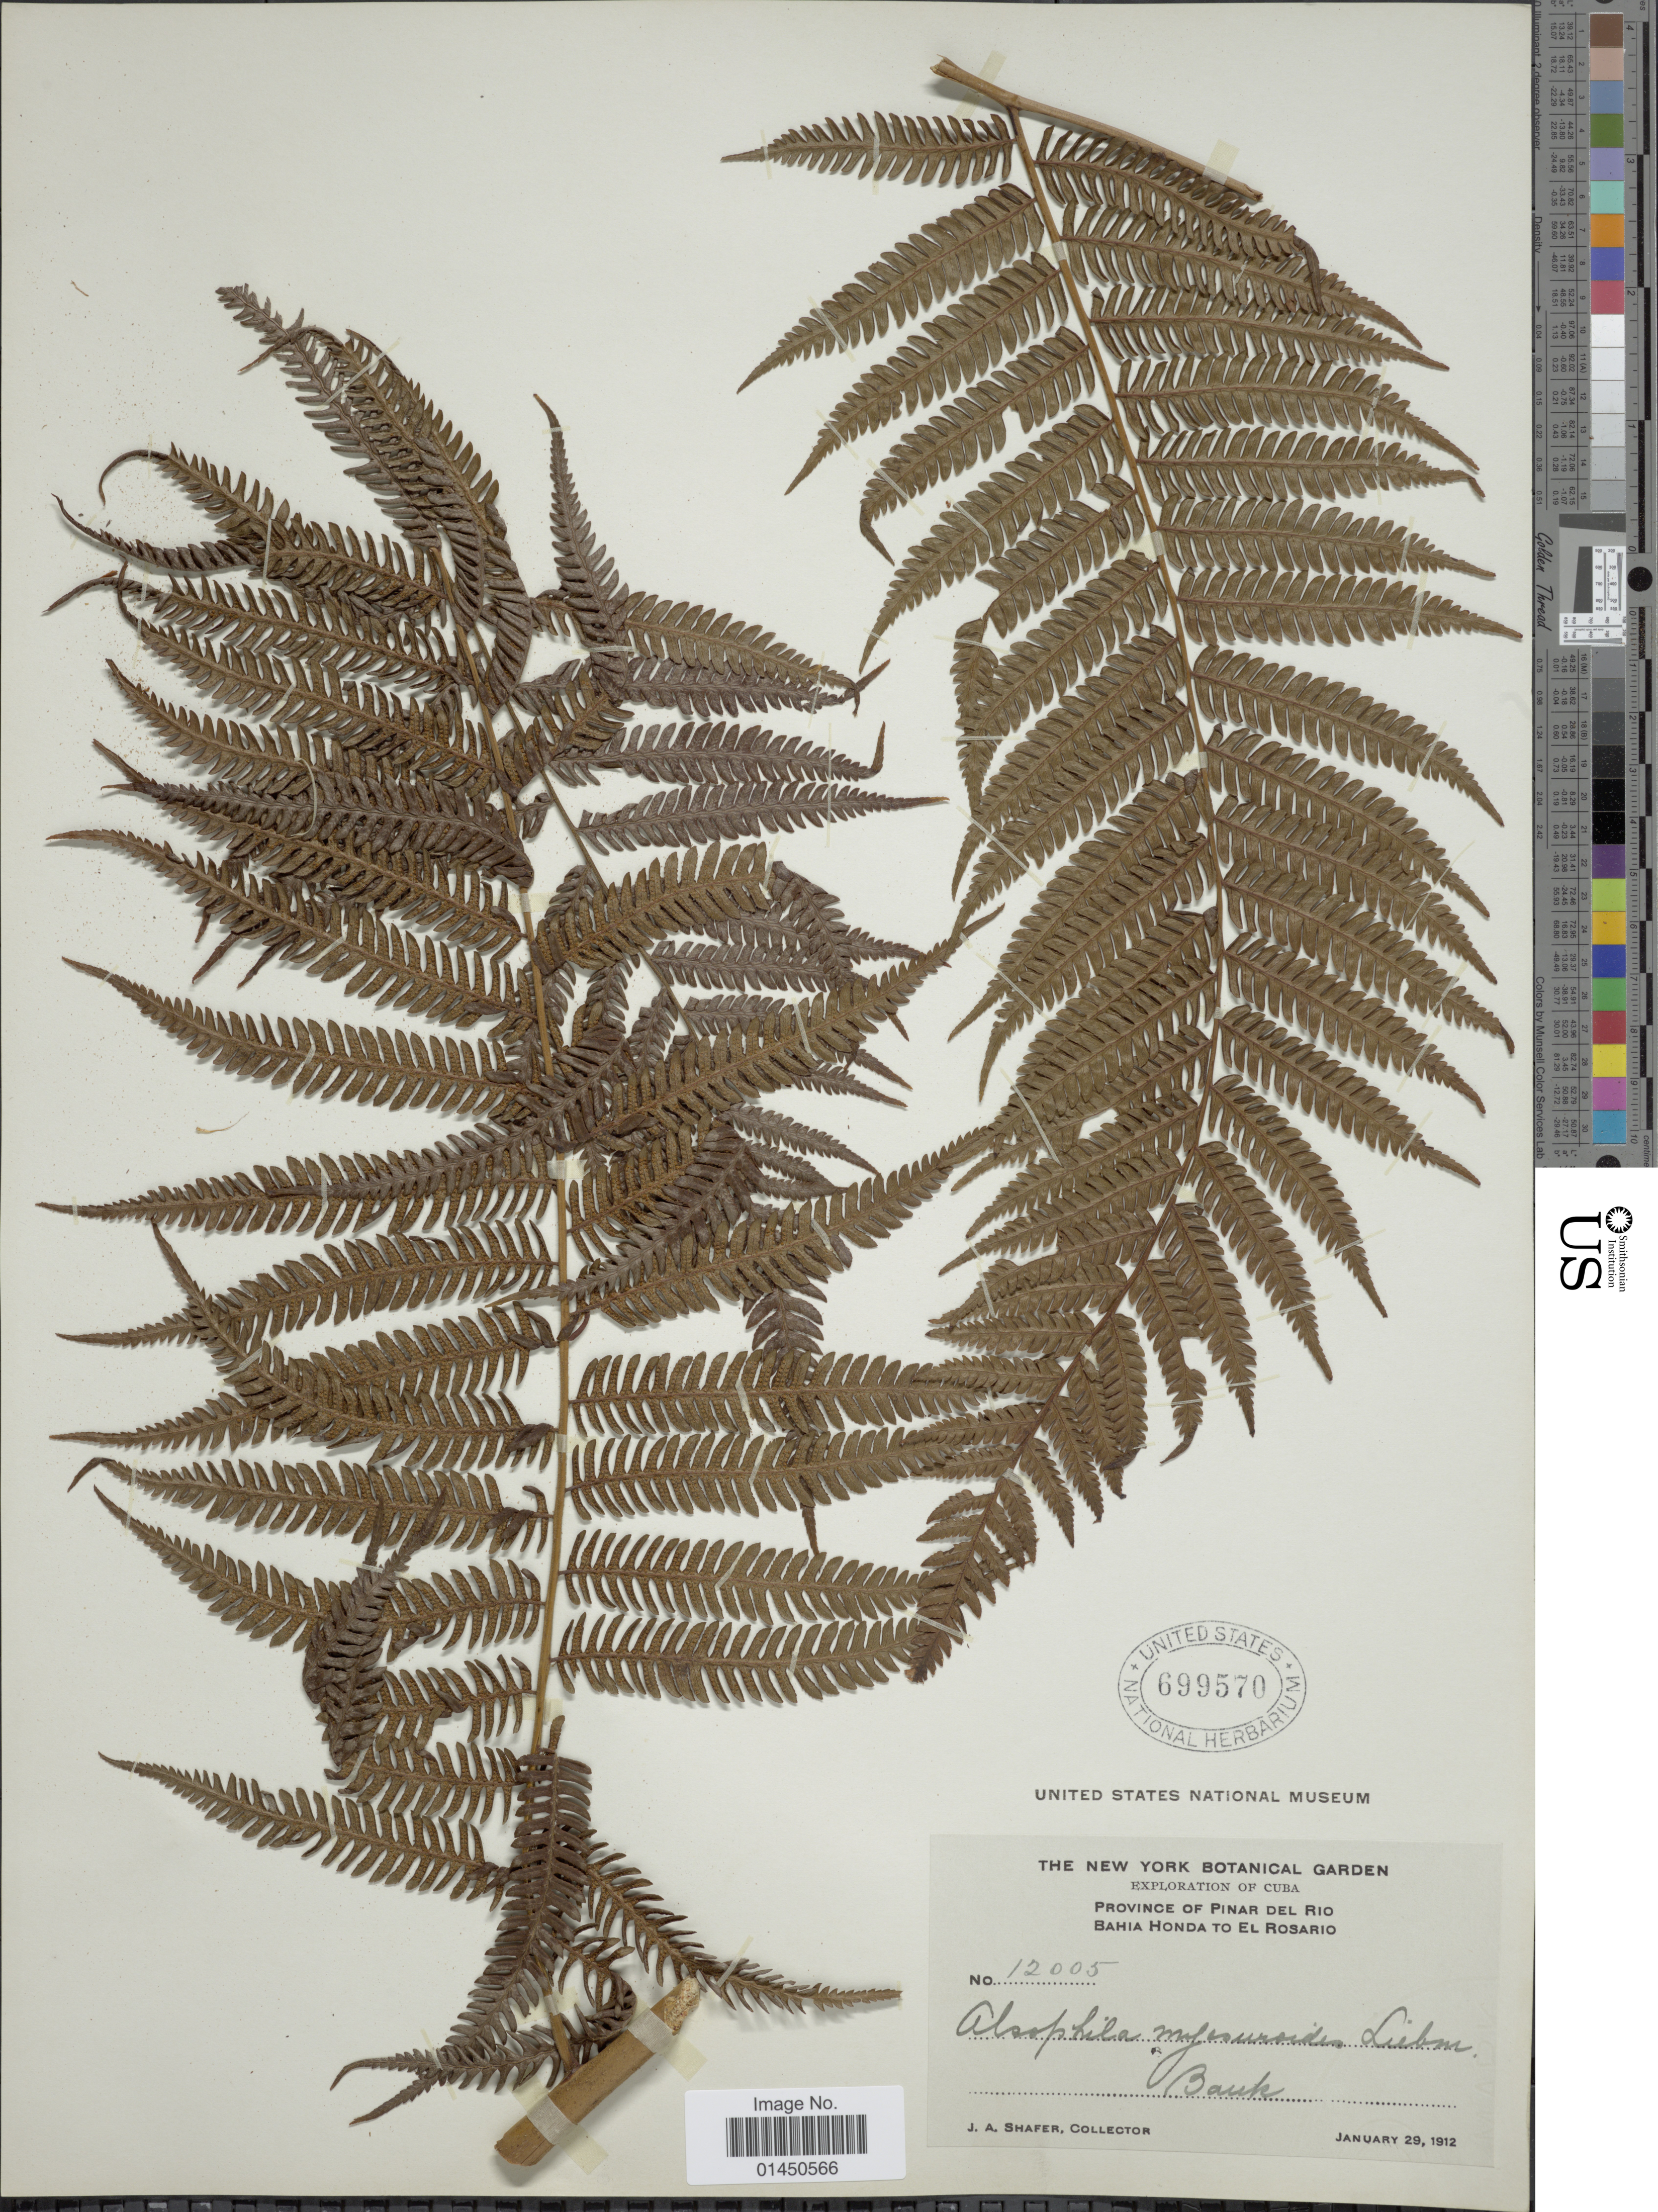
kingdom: Plantae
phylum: Tracheophyta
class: Polypodiopsida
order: Cyatheales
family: Cyatheaceae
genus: Cyathea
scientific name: Cyathea myosuriodes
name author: (Liebm.) Domin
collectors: J. A. Shafer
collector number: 12005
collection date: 1912-01-29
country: Cuba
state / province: Pinar del Río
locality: Bahia Honda to El Rosario, bank.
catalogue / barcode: US 699570